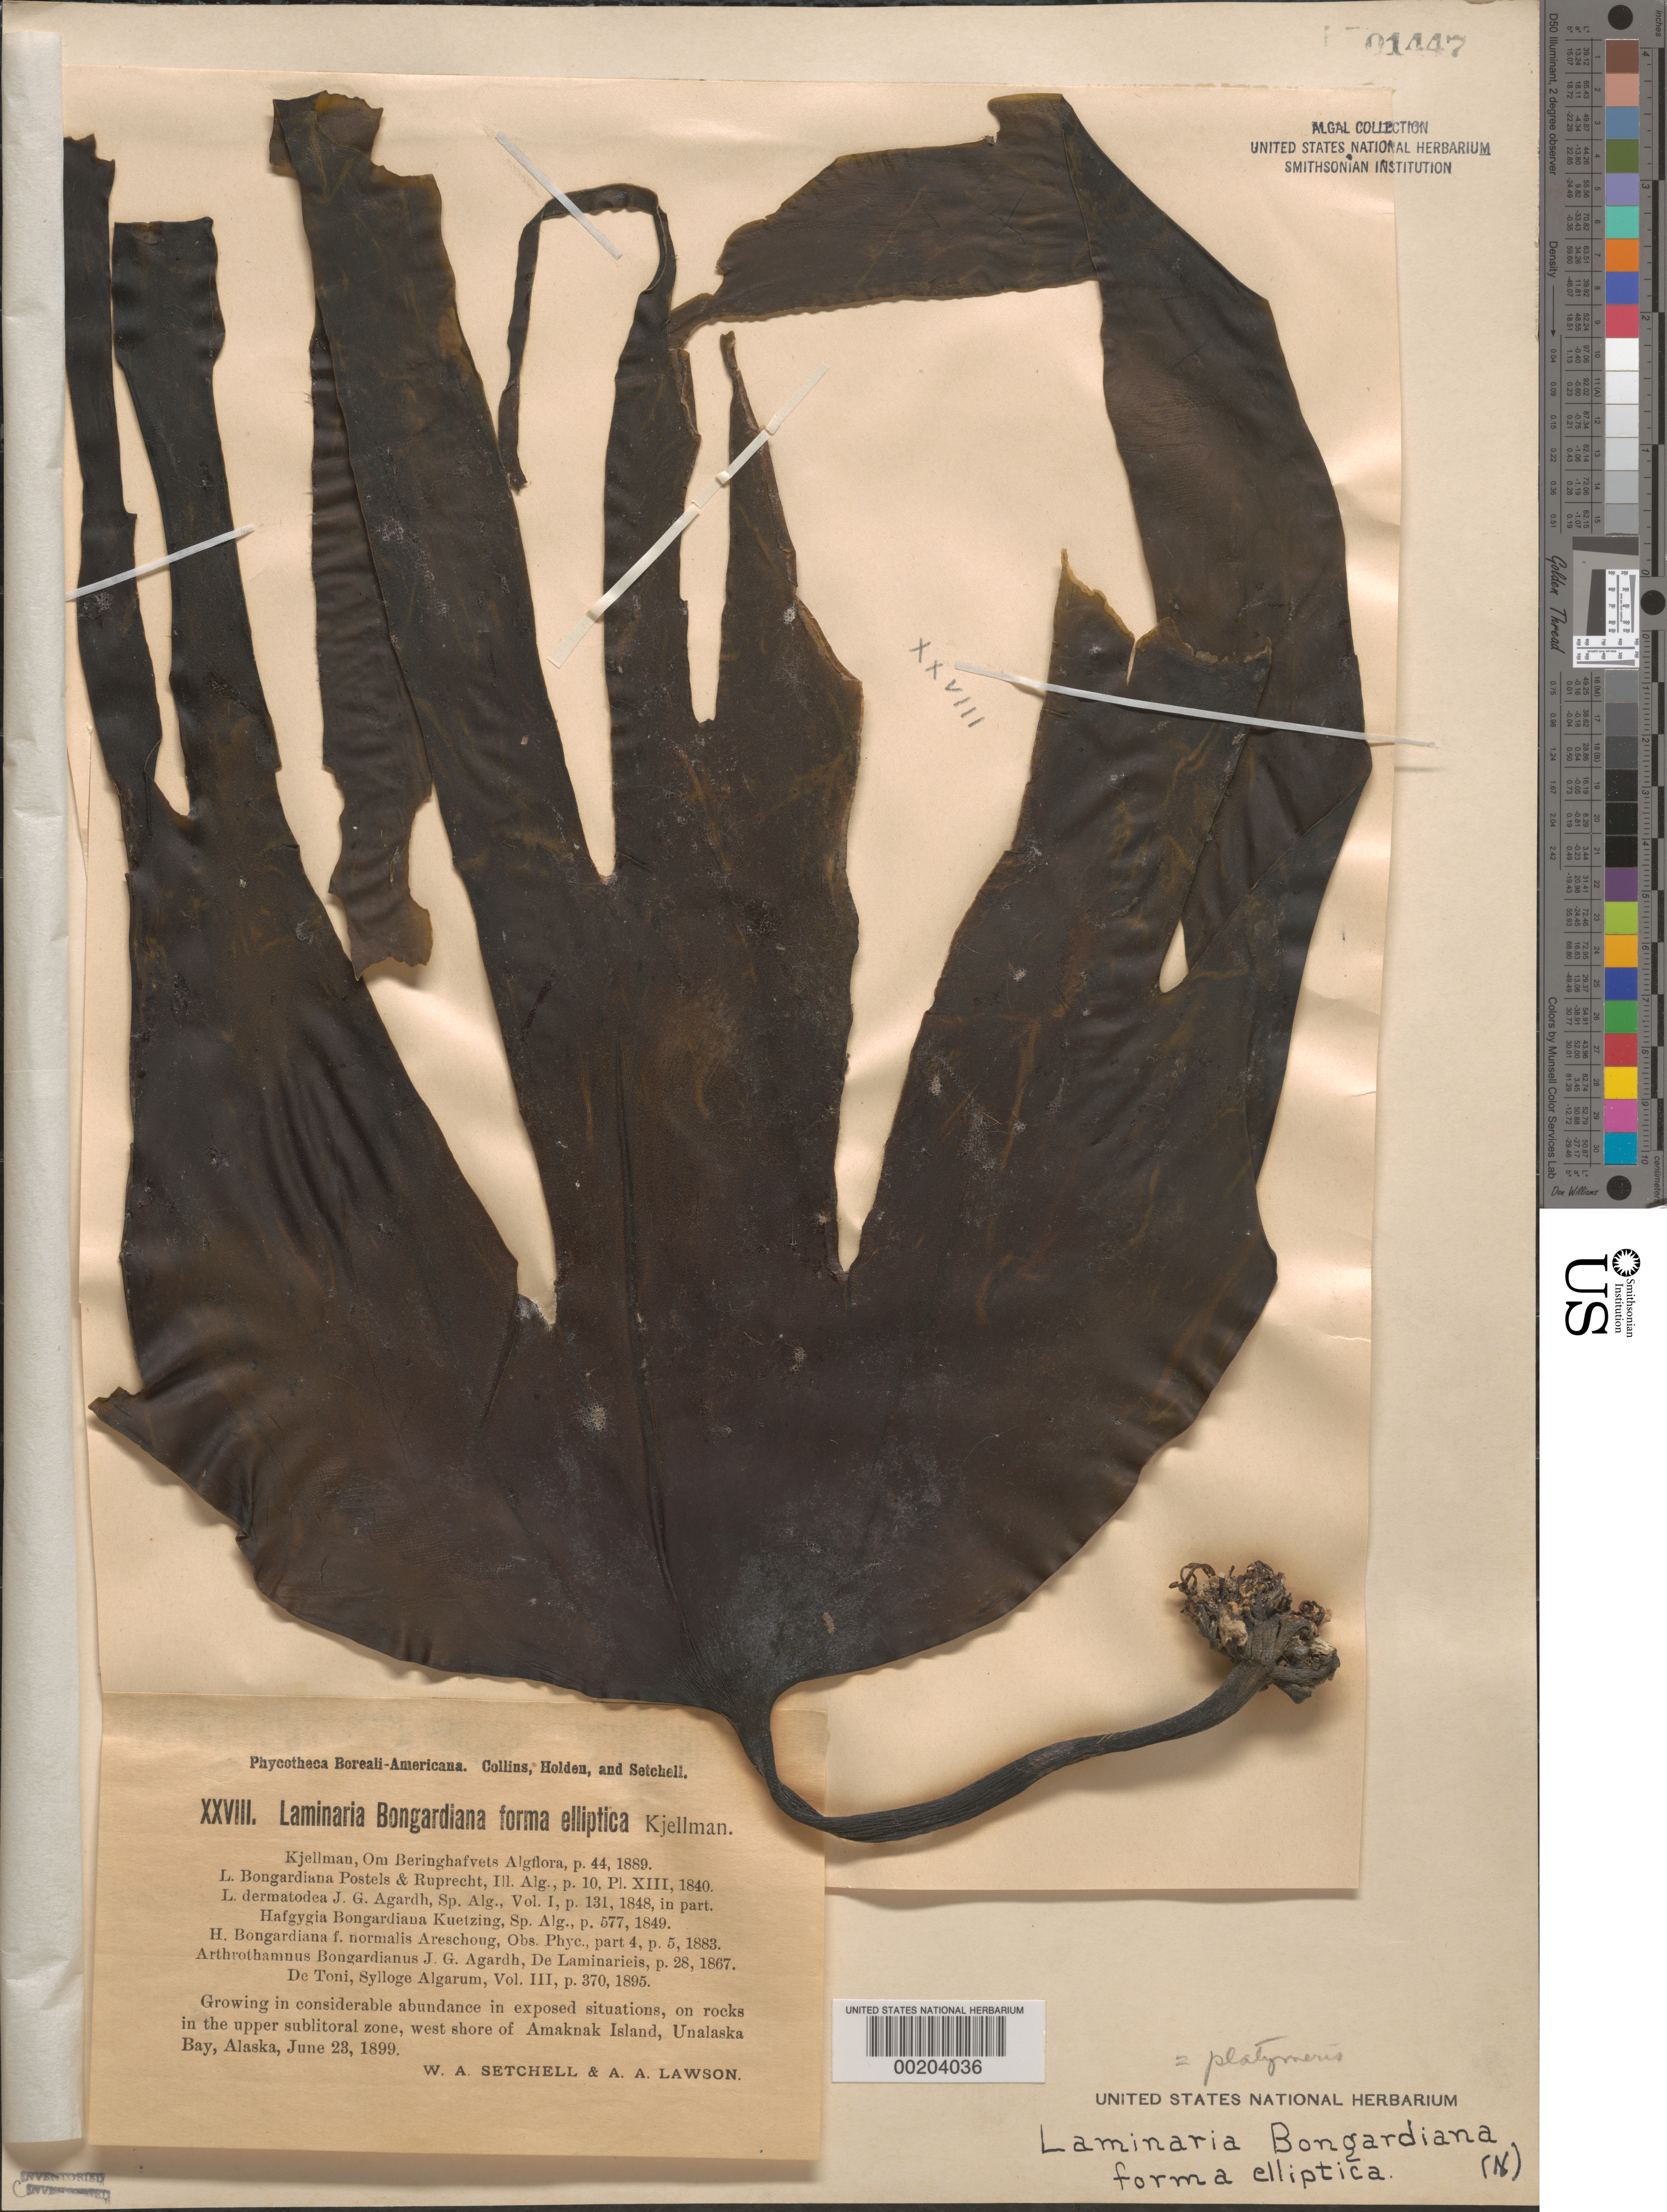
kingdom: Chromista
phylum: Ochrophyta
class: Phaeophyceae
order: Laminariales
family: Laminariaceae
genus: Laminaria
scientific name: Laminaria platymeris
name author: Bach. Pyl.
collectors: W. Setchell & A. A. Lawson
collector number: PB-A Xxviii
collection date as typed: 23 Jun 1899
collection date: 1899-06-23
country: United States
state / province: Alaska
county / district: Aleutian Islands Division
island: Unalaska Island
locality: Amaknak Island, Unalaska Bay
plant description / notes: Collins, Holden & Setchell, Phycotheca Boreali-Americana, as Laminaria bongardiana f. elliptica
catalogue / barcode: US 1447